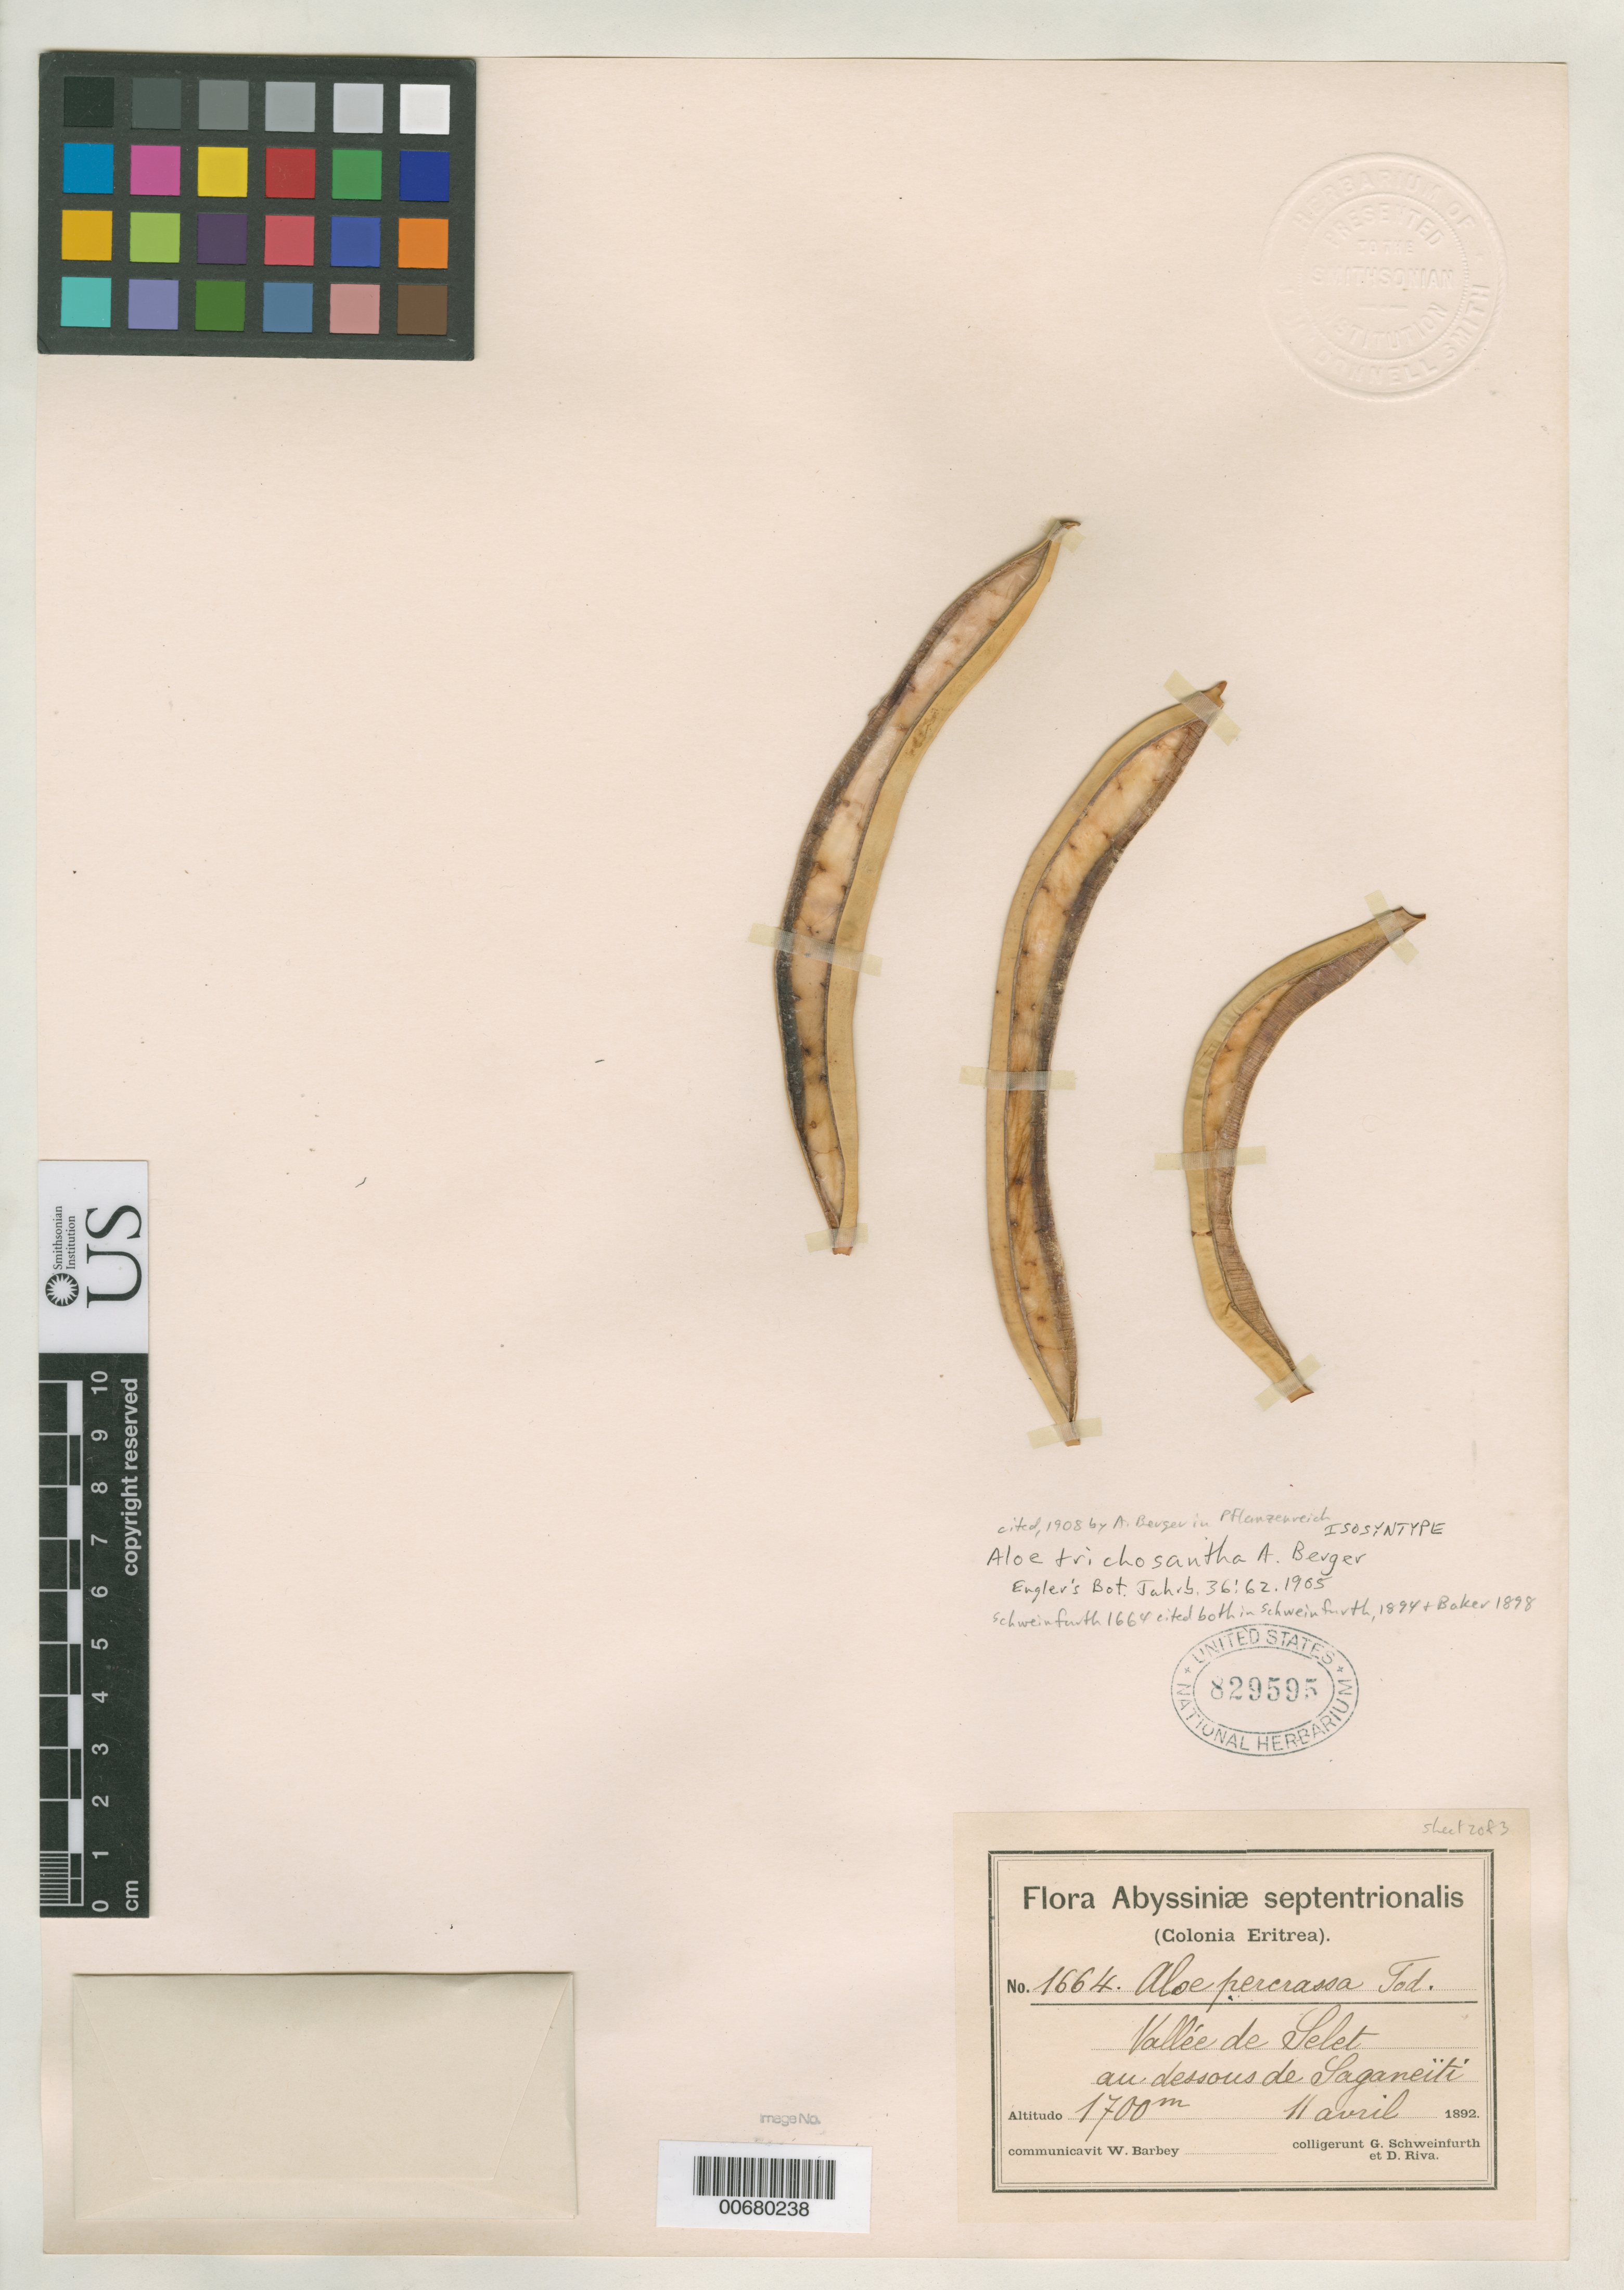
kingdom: Plantae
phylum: Tracheophyta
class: Liliopsida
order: Asparagales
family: Asphodelaceae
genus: Aloe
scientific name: Aloe trichosantha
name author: A. Berger in Engl.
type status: Isosyntype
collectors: G. A. Schweinfurth & D. Riva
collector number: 1664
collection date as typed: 11 Apr 1892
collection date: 1892-04-11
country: Eritrea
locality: Vallee de Selet au dessous de Saganeiti.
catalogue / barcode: US 892595